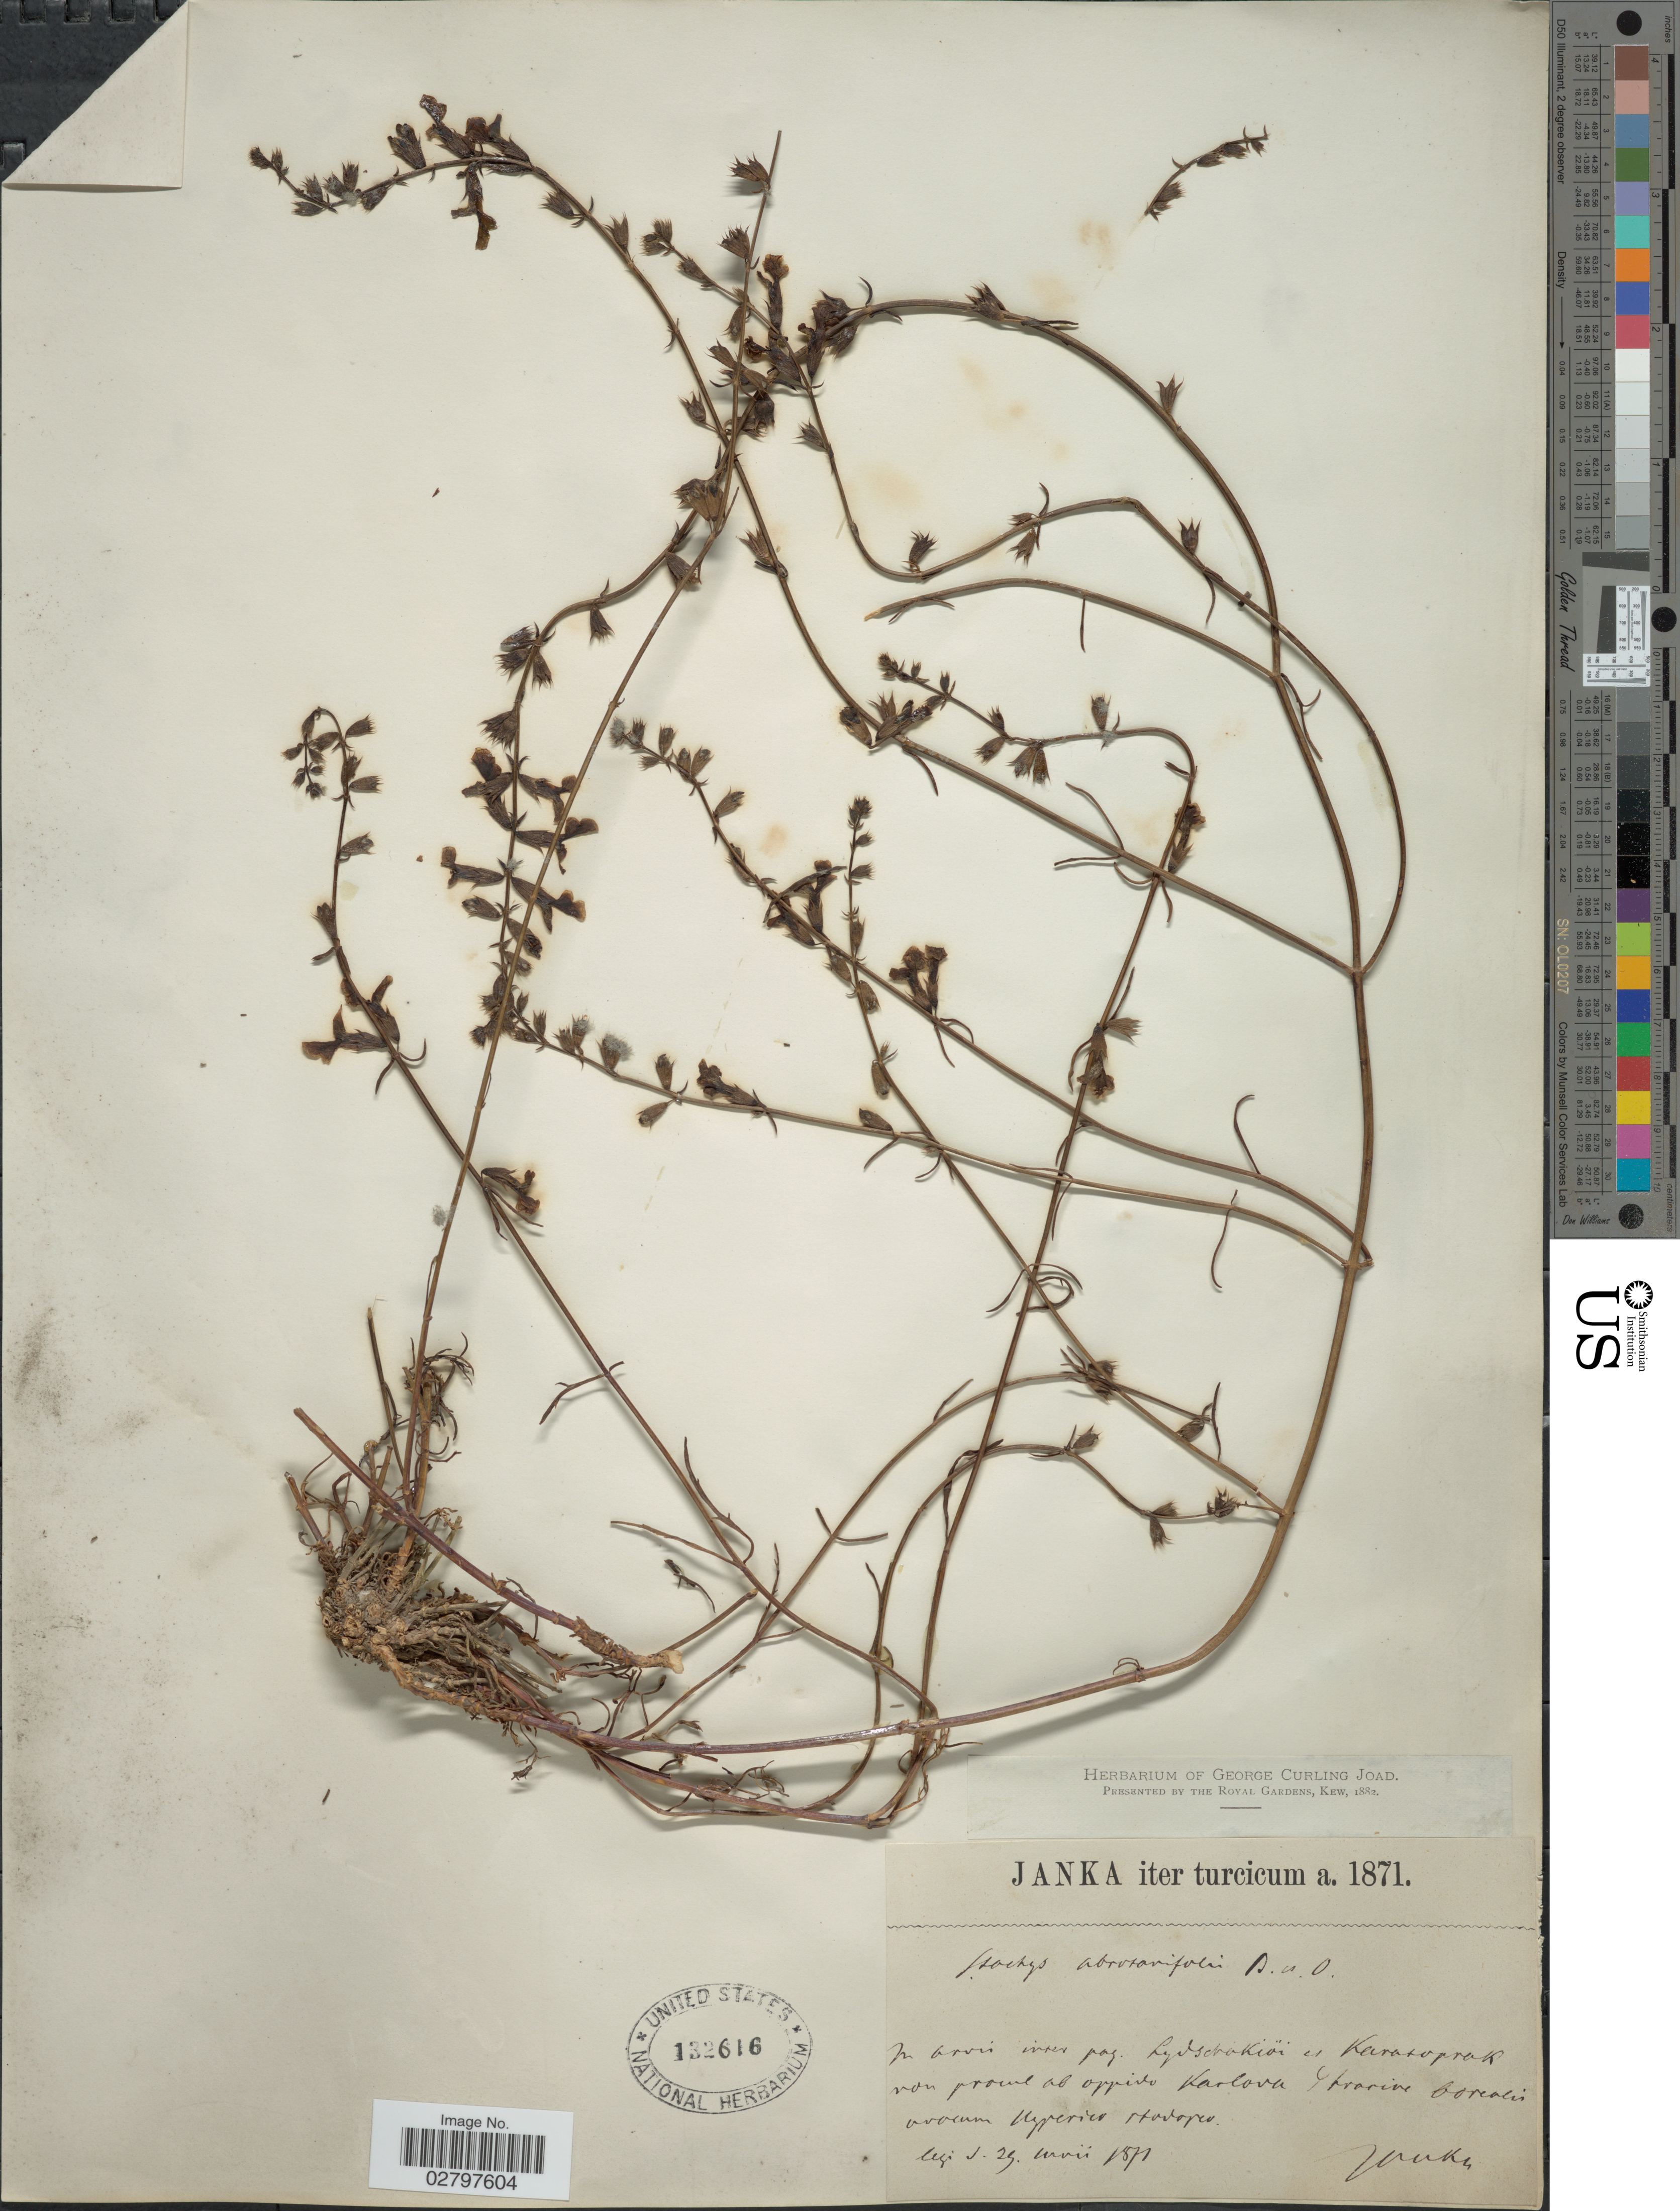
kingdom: Plantae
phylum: Tracheophyta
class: Magnoliopsida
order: Lamiales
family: Lamiaceae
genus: Stachys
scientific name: Stachys abrotanifolia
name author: Boiss. & Heldr.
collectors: V. Janka von Bulcs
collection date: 1871-05-29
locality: Inner pag. Leydschakiöi es Karazoprak von proml ab oppido Karlova Ghrarive borealis uvacum Ugperico Modopeo [interpreted]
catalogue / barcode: US 132616